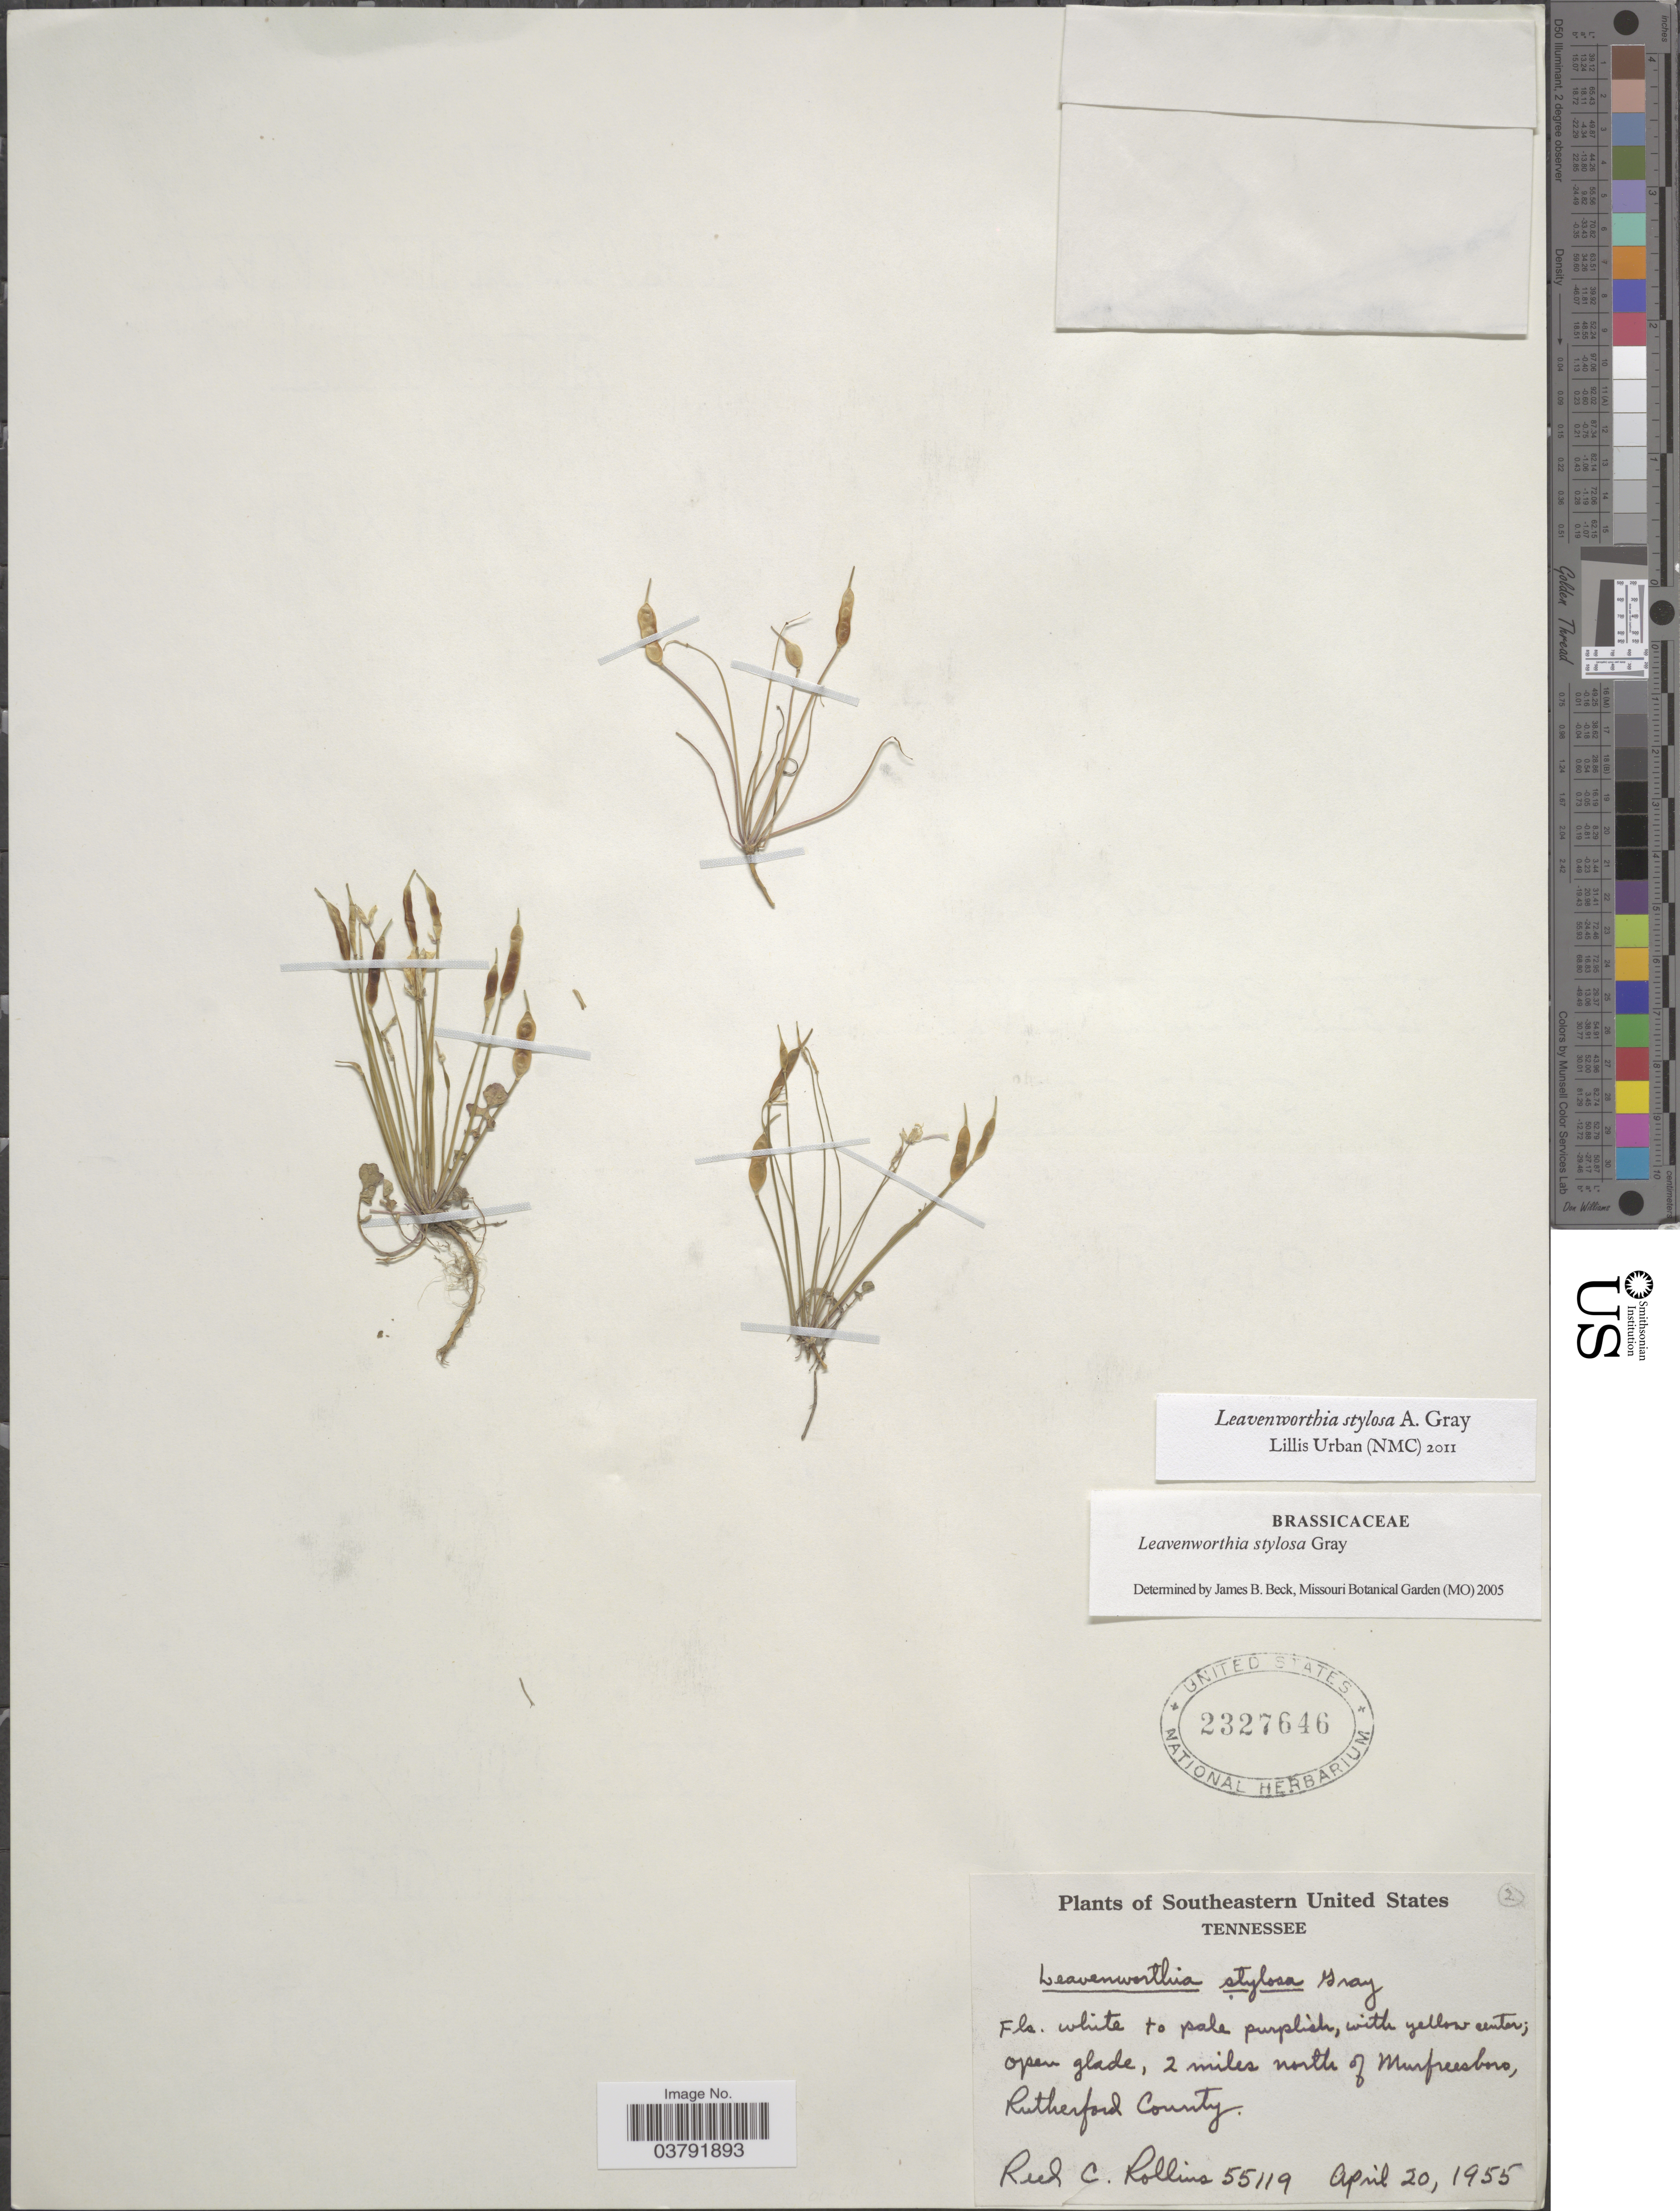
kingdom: Plantae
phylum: Tracheophyta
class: Magnoliopsida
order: Brassicales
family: Brassicaceae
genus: Leavenworthia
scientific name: Leavenworthia stylosa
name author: A. Gray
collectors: R. C. Rollins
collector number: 55119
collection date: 1955-04-20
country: United States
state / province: Tennessee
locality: Southeastern United States. 2 miles north of Murfreesboro, Rutherford County.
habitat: open glade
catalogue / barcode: US 2327646